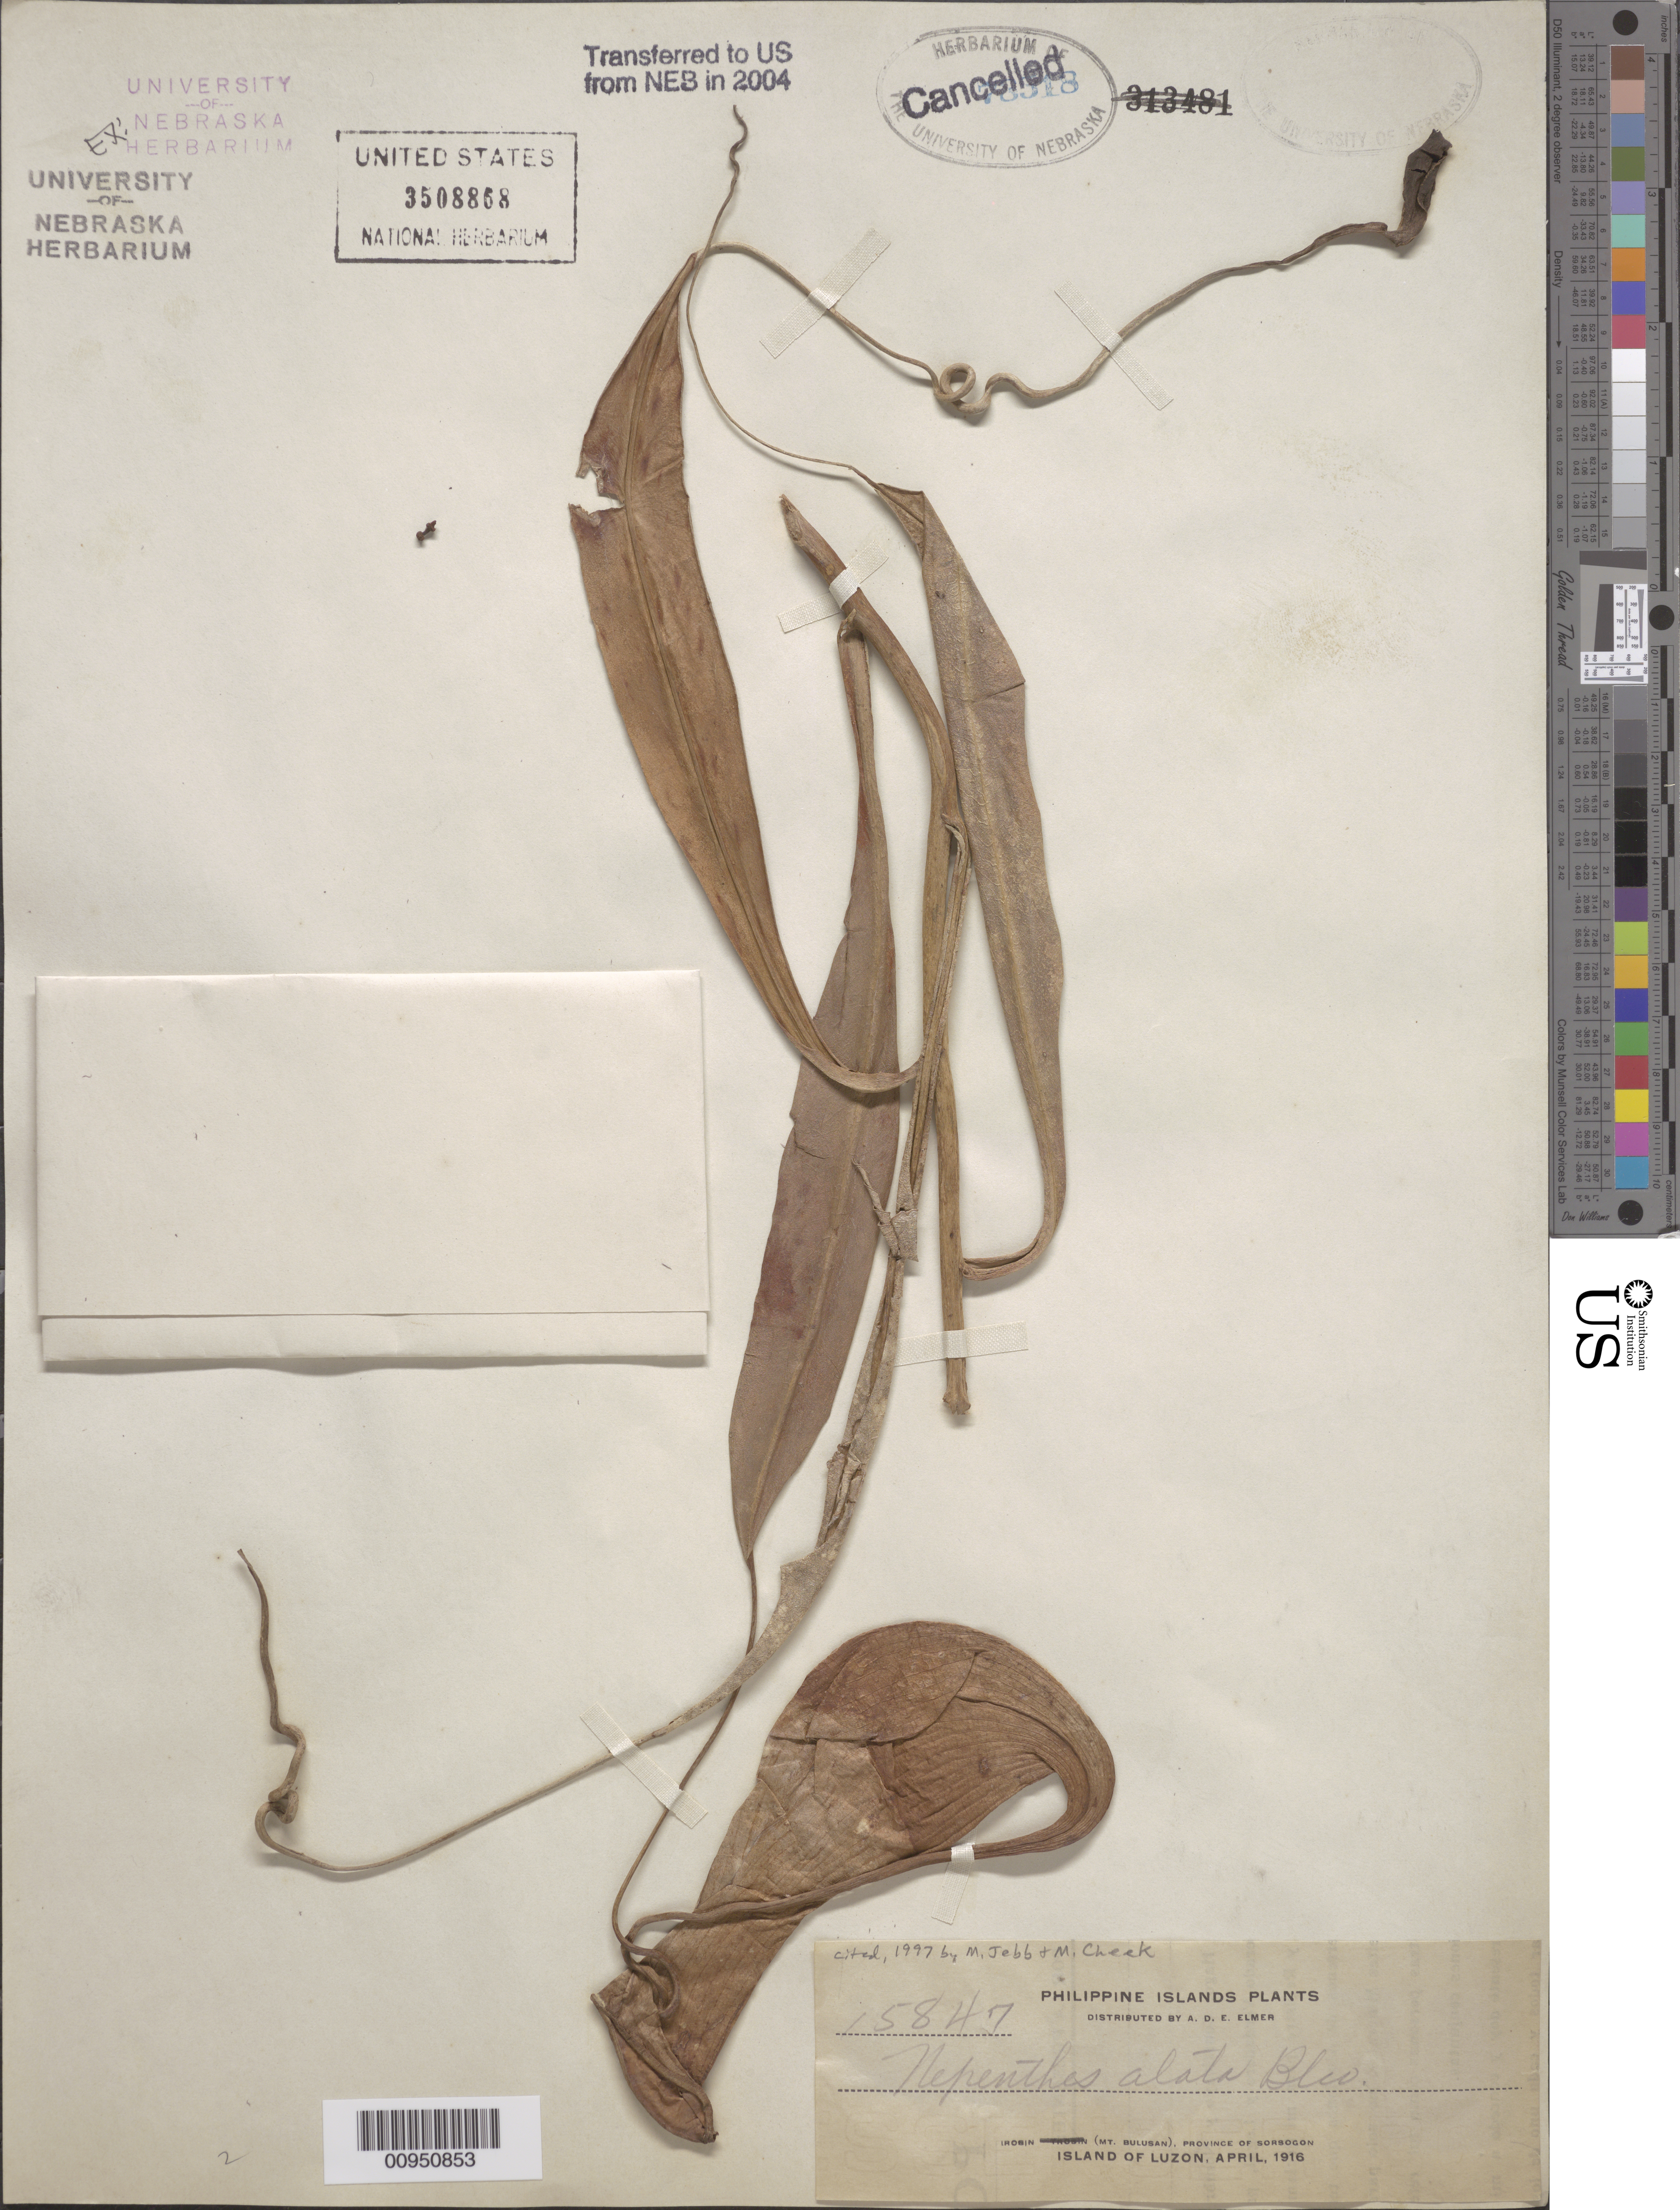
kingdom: Plantae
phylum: Tracheophyta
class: Magnoliopsida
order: Caryophyllales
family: Nepenthaceae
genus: Nepenthes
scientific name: Nepenthes alata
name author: Blanco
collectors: A. D. E. Elmer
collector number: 15847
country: Philippines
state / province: Bicol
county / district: Sorsogon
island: Luzon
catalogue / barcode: US 3508868